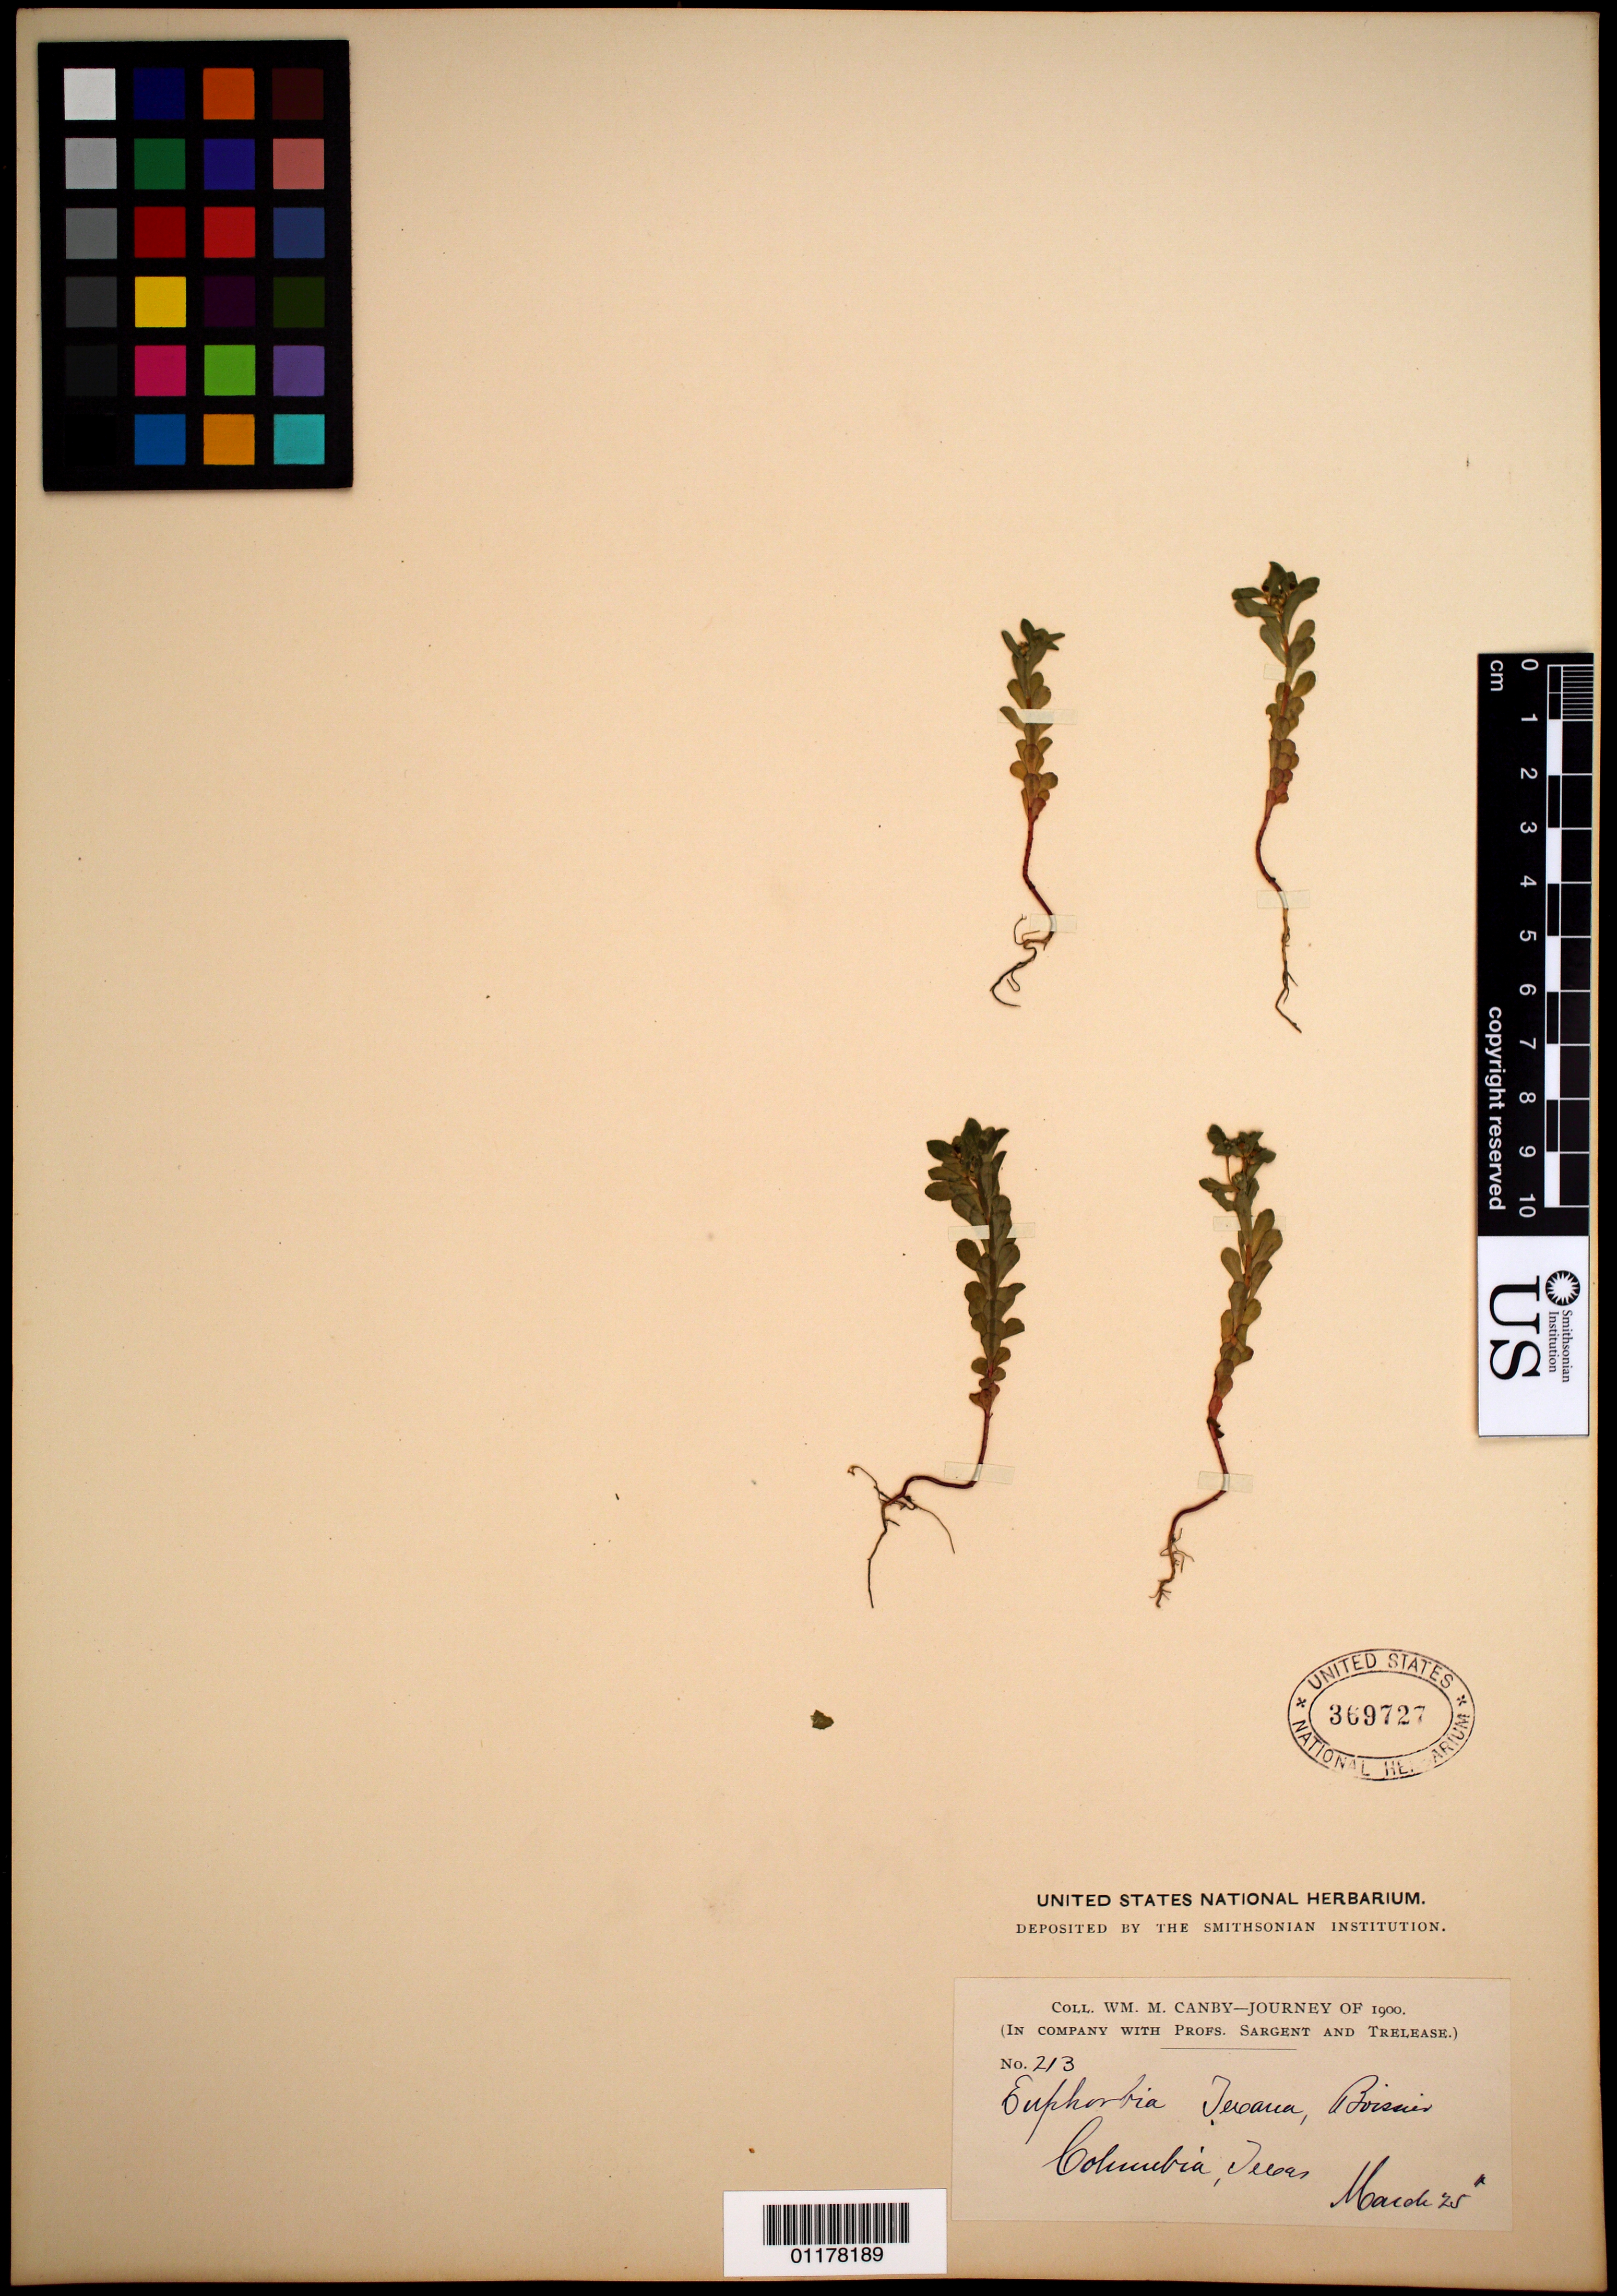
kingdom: Plantae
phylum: Tracheophyta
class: Magnoliopsida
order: Malpighiales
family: Euphorbiaceae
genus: Euphorbia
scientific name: Euphorbia texana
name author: Boiss.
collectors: W. M. Canby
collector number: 213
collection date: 1900-03-25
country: United States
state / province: Texas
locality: Columbia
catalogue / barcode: US 369727